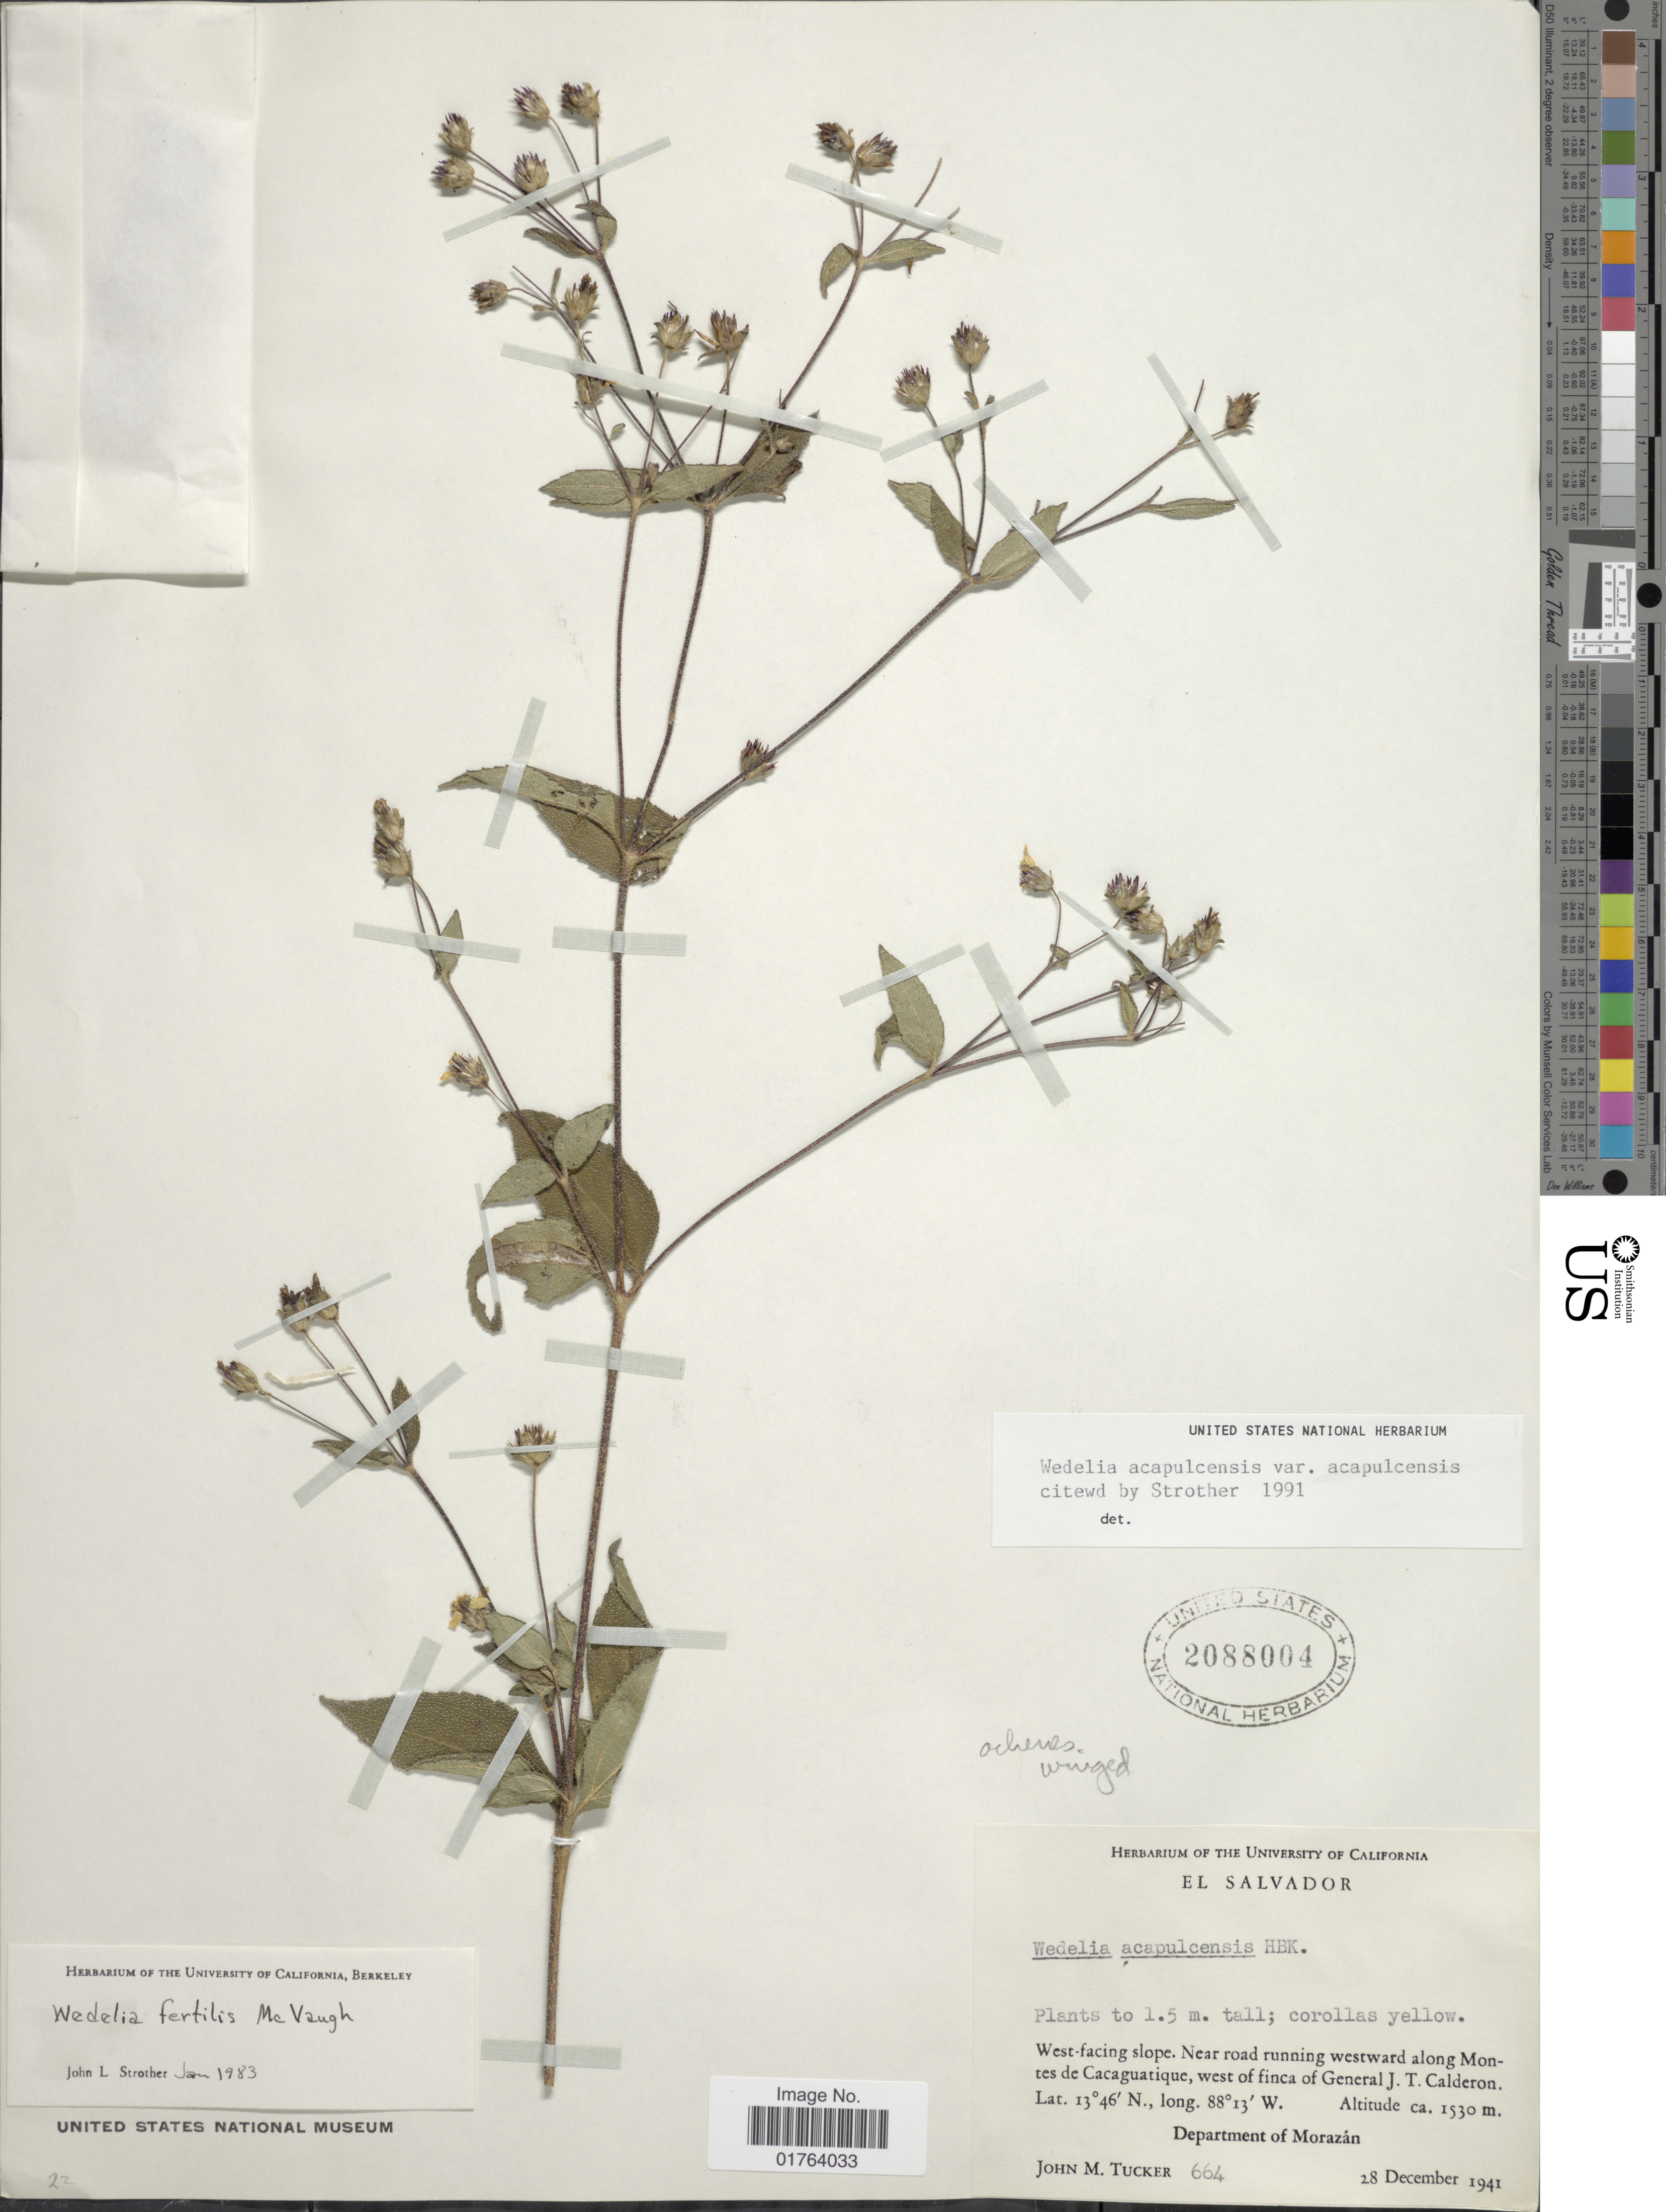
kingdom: Plantae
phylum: Tracheophyta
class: Magnoliopsida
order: Asterales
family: Asteraceae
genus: Wedelia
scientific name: Wedelia longipes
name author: Urb.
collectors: J. M. Tucker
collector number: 664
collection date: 1941-12-28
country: El Salvador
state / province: Morazan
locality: Near road running westward along Montes de Cacaguatique, west of finca of General J. T. Calderon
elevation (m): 1530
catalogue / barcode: US 2088004